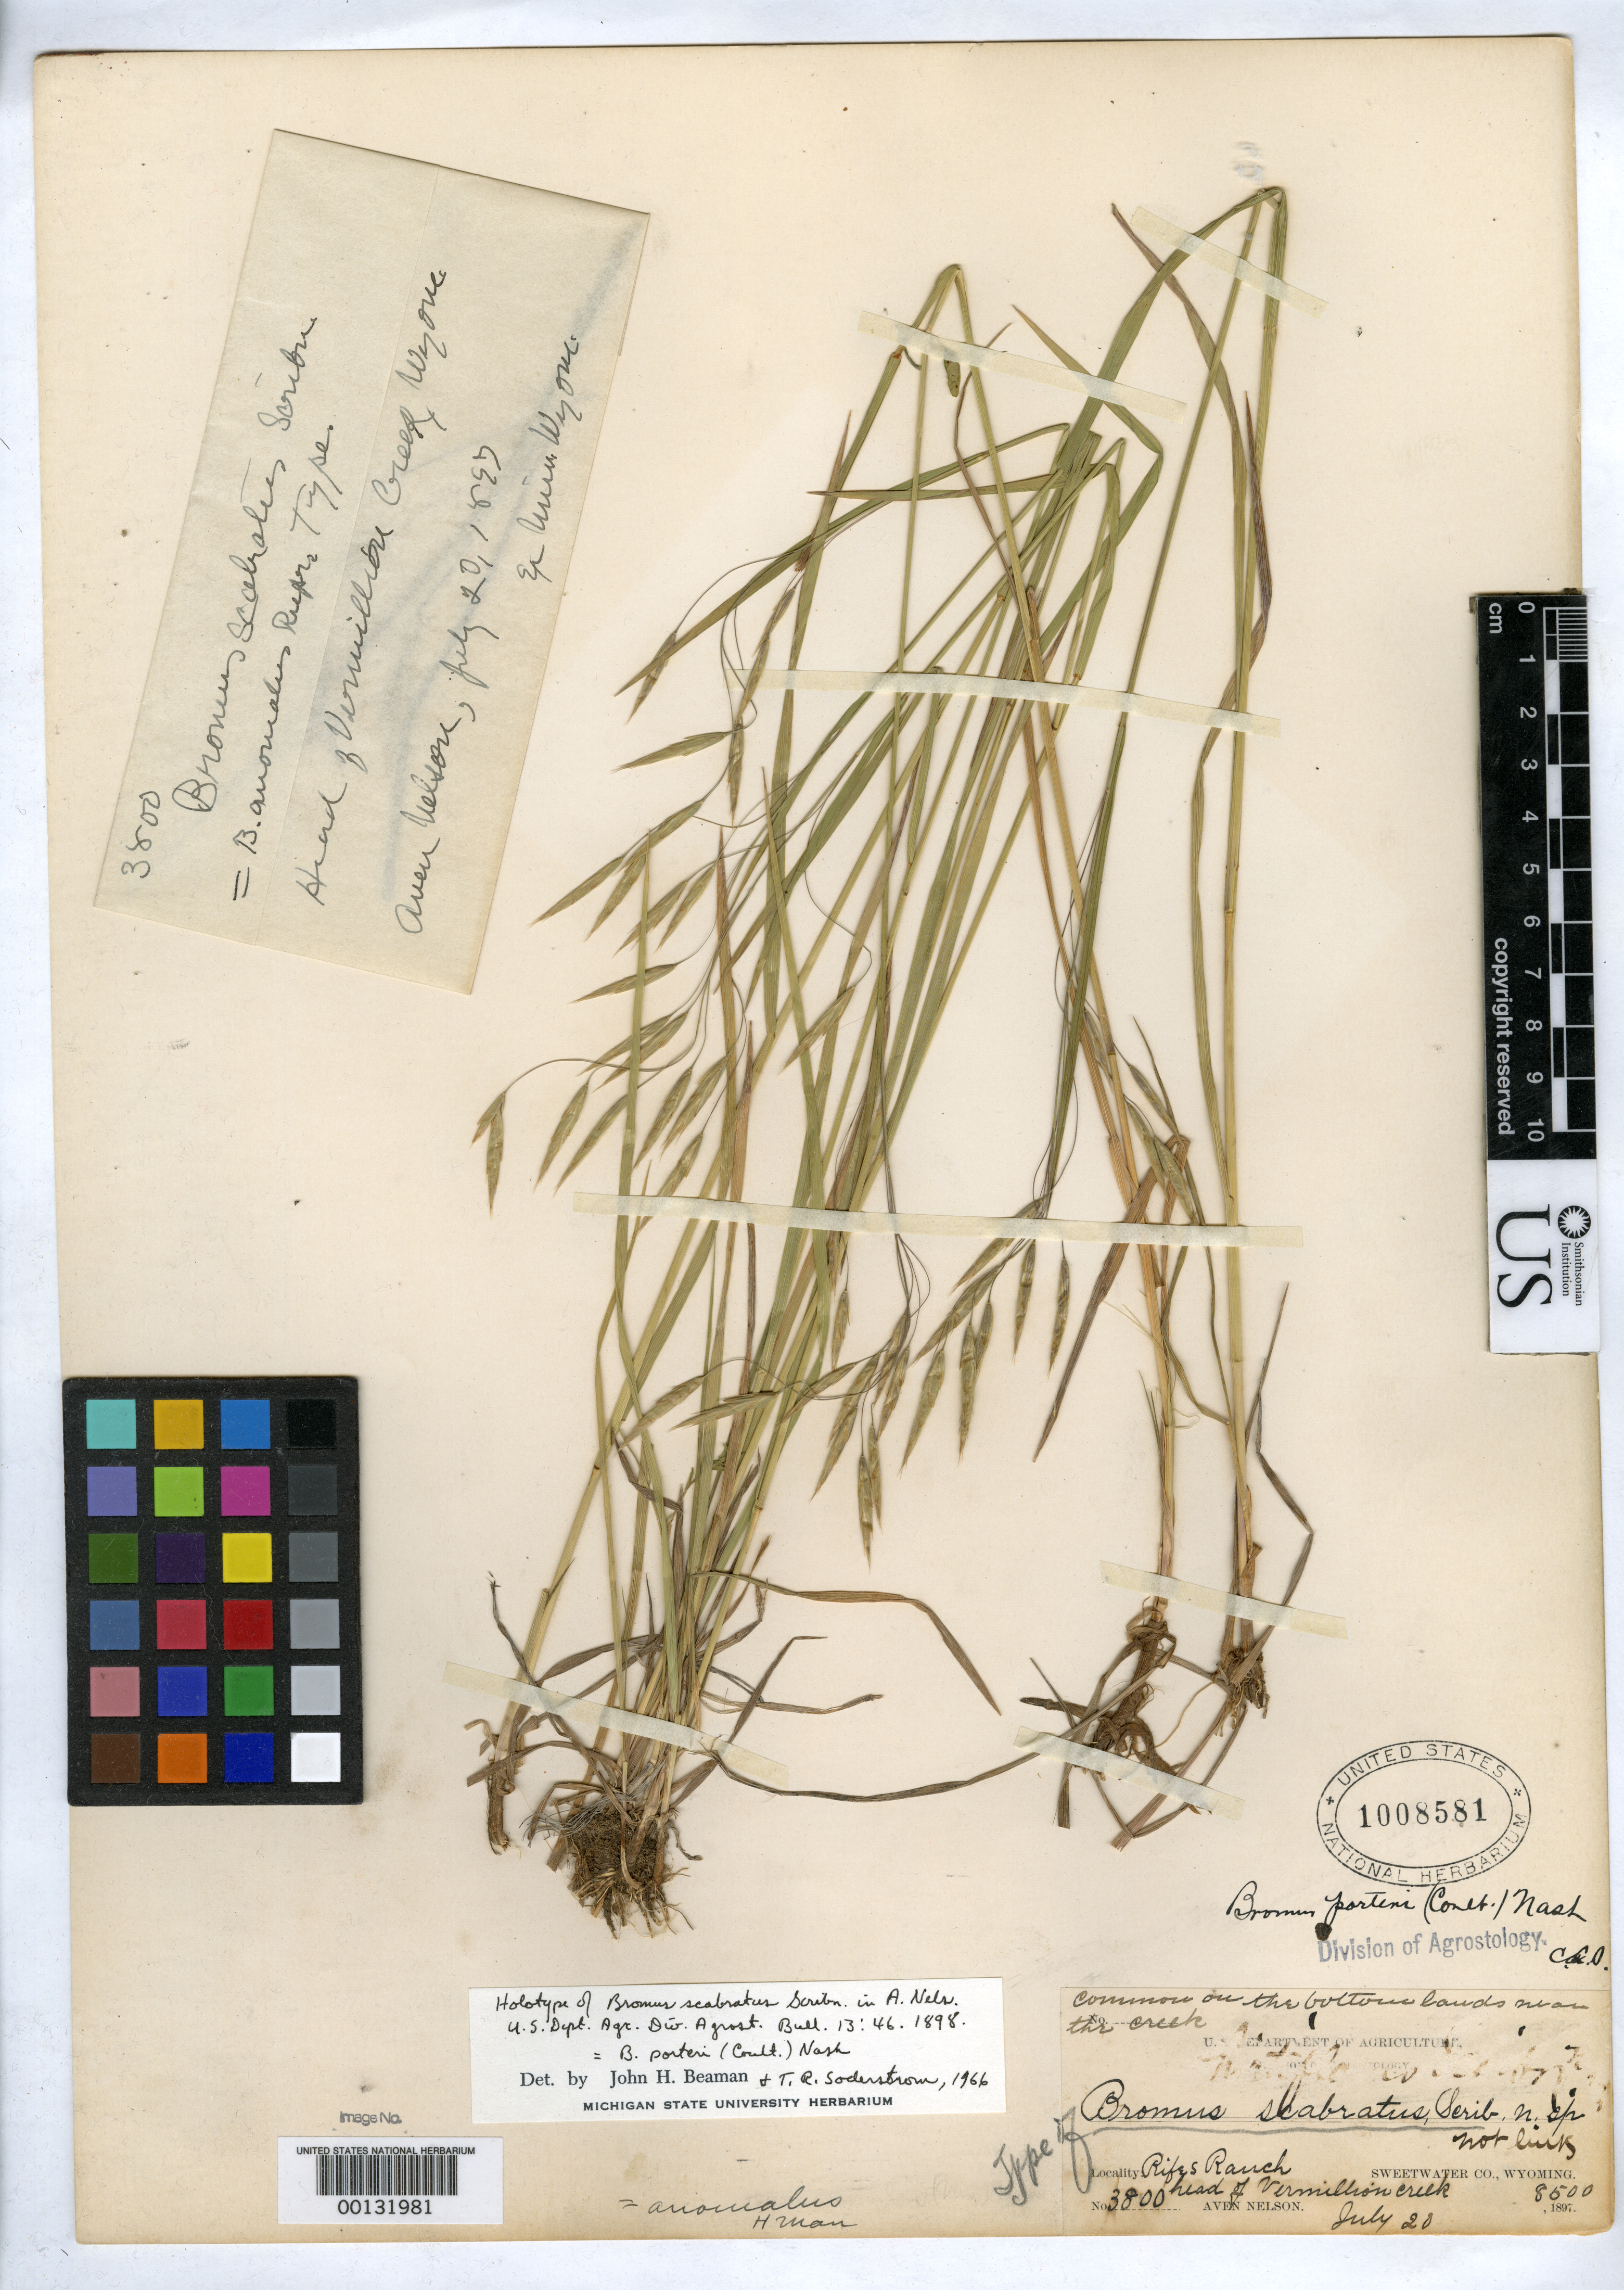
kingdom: Plantae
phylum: Tracheophyta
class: Liliopsida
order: Poales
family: Poaceae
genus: Bromus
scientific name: Bromus scabratus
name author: Scribn. in A. Nelson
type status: Holotype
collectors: A. Nelson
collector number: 3800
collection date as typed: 20 Jul 1897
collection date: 1897-07-20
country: United States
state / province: Wyoming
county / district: Sweetwater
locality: Wyoming Rife's Ranch, head of Vermillion Creek.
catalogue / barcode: US 1008581